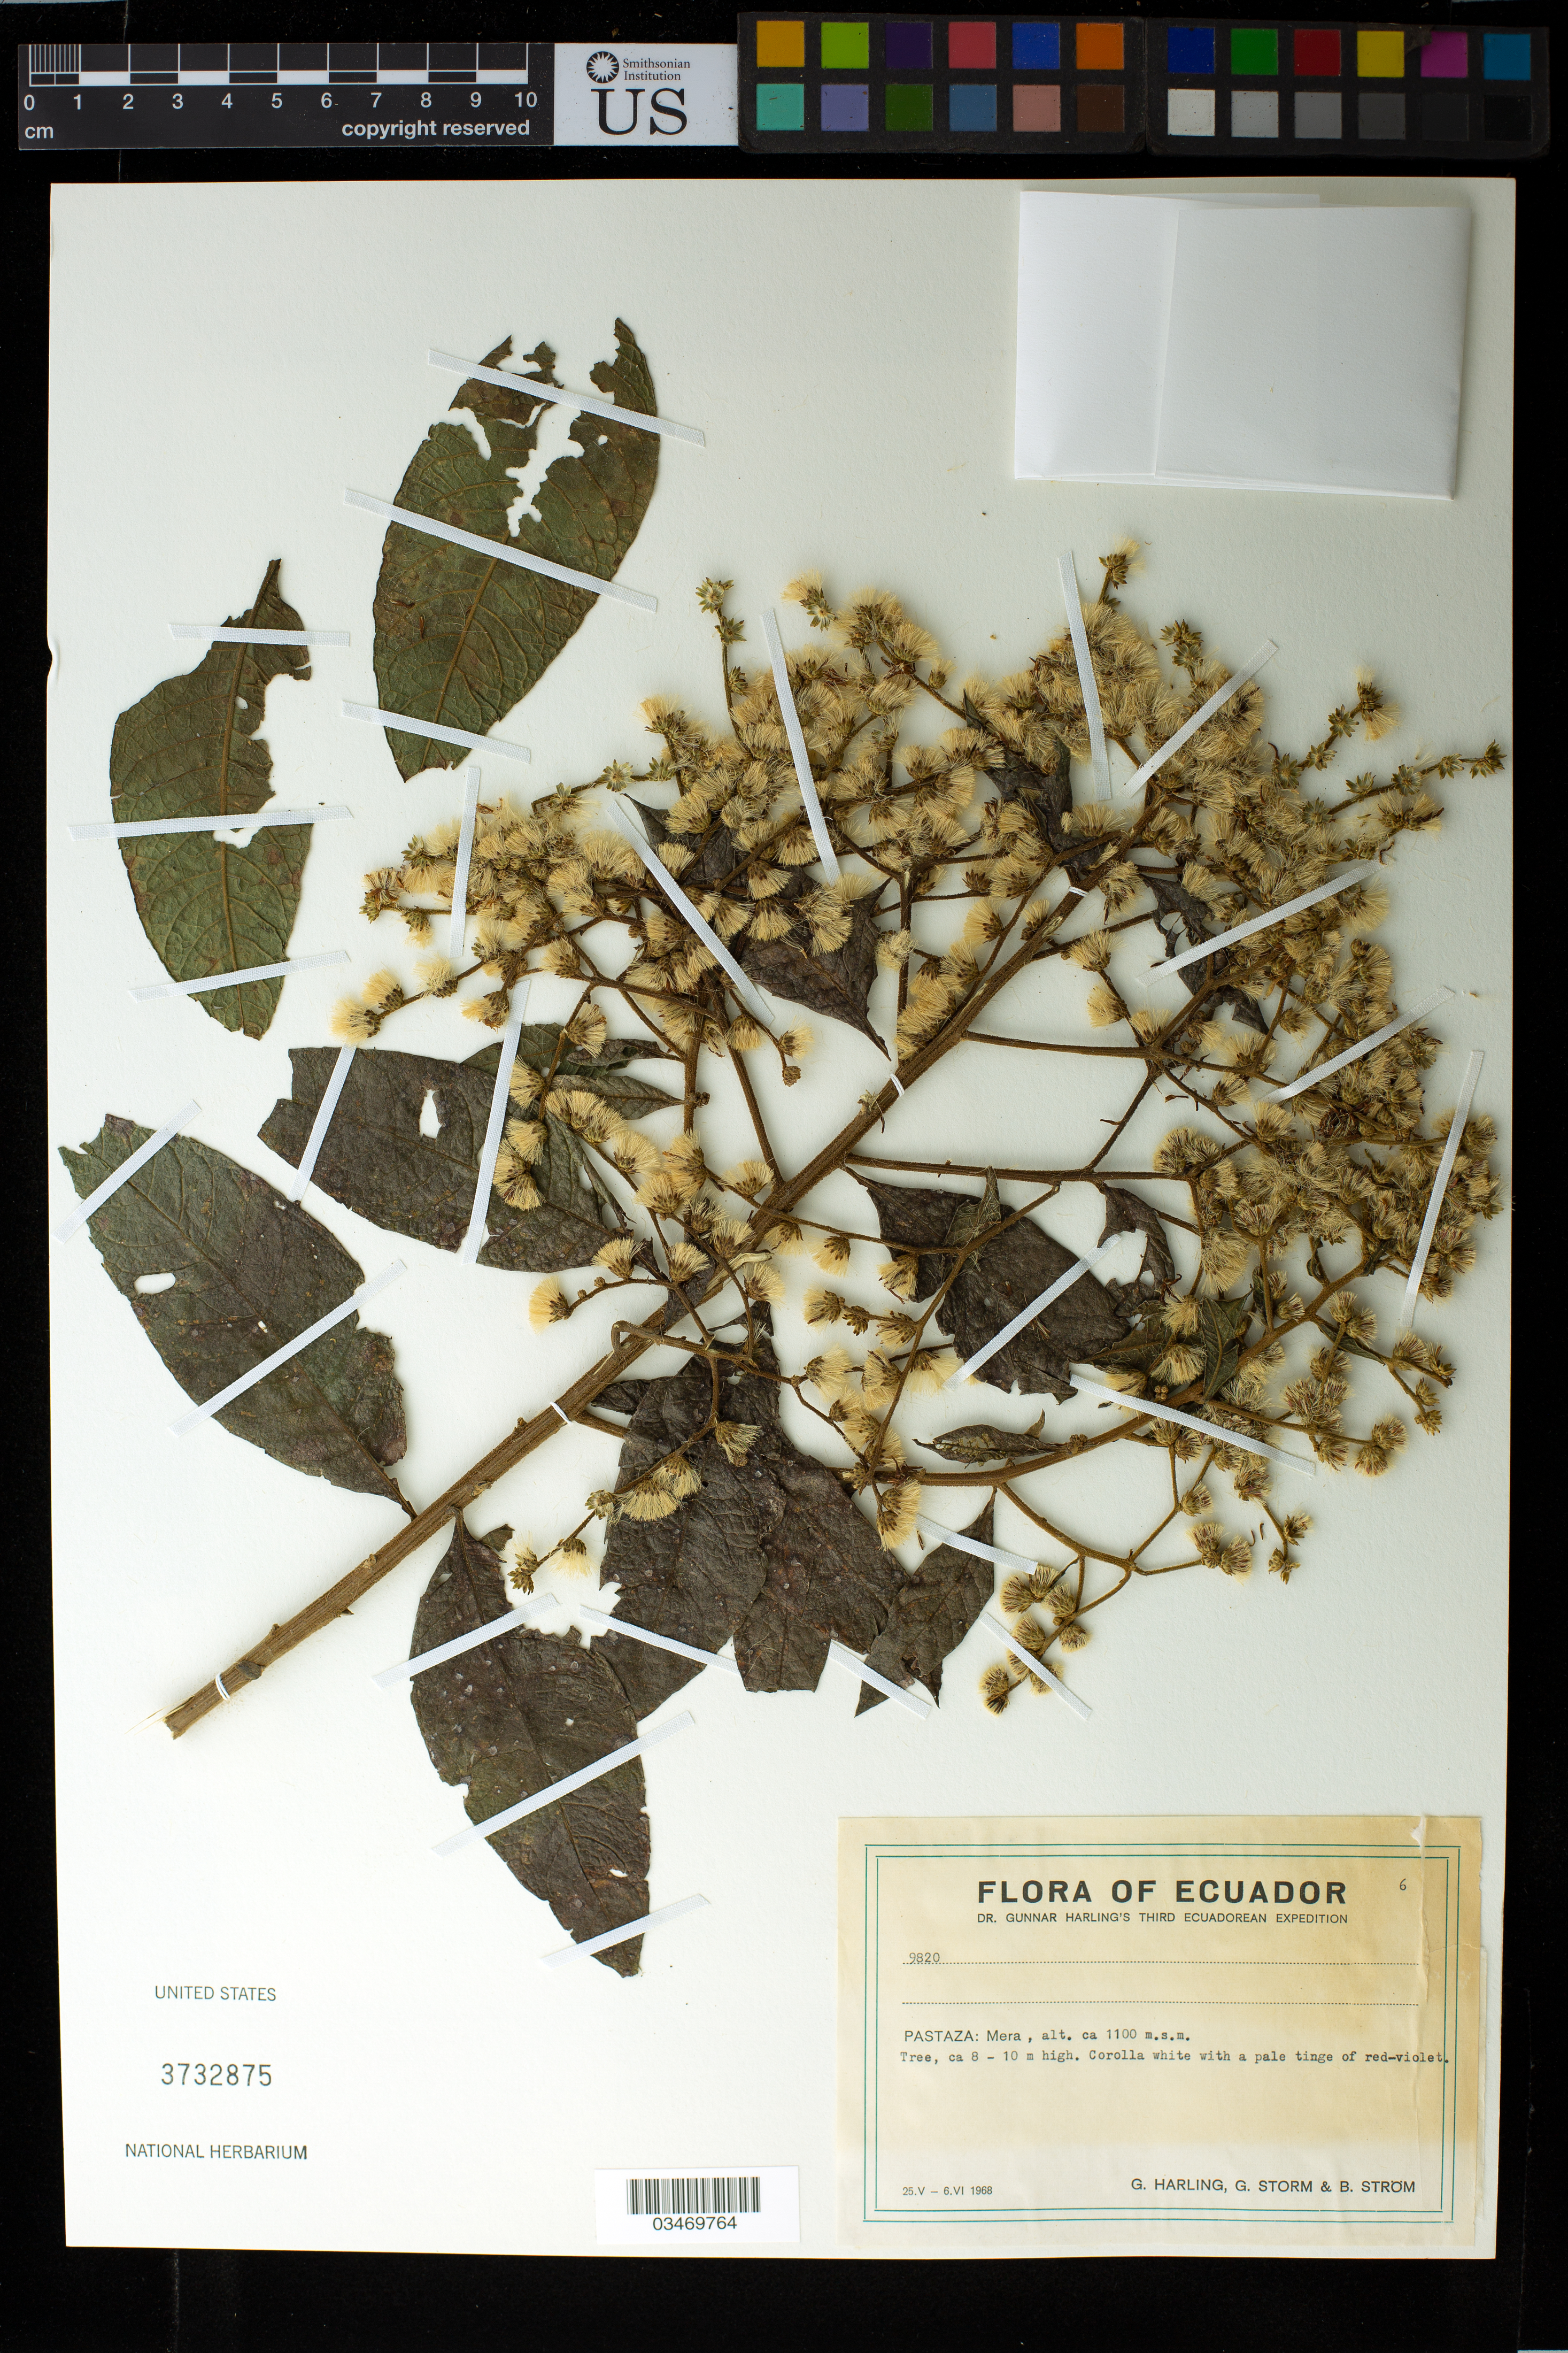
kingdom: Plantae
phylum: Tracheophyta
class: Magnoliopsida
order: Asterales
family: Asteraceae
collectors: G. Harling, G. Storm & B. Ström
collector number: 9820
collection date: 1968-05-25/1968-06-06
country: Ecuador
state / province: Pastaza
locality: Mera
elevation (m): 1100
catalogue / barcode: US 3732875